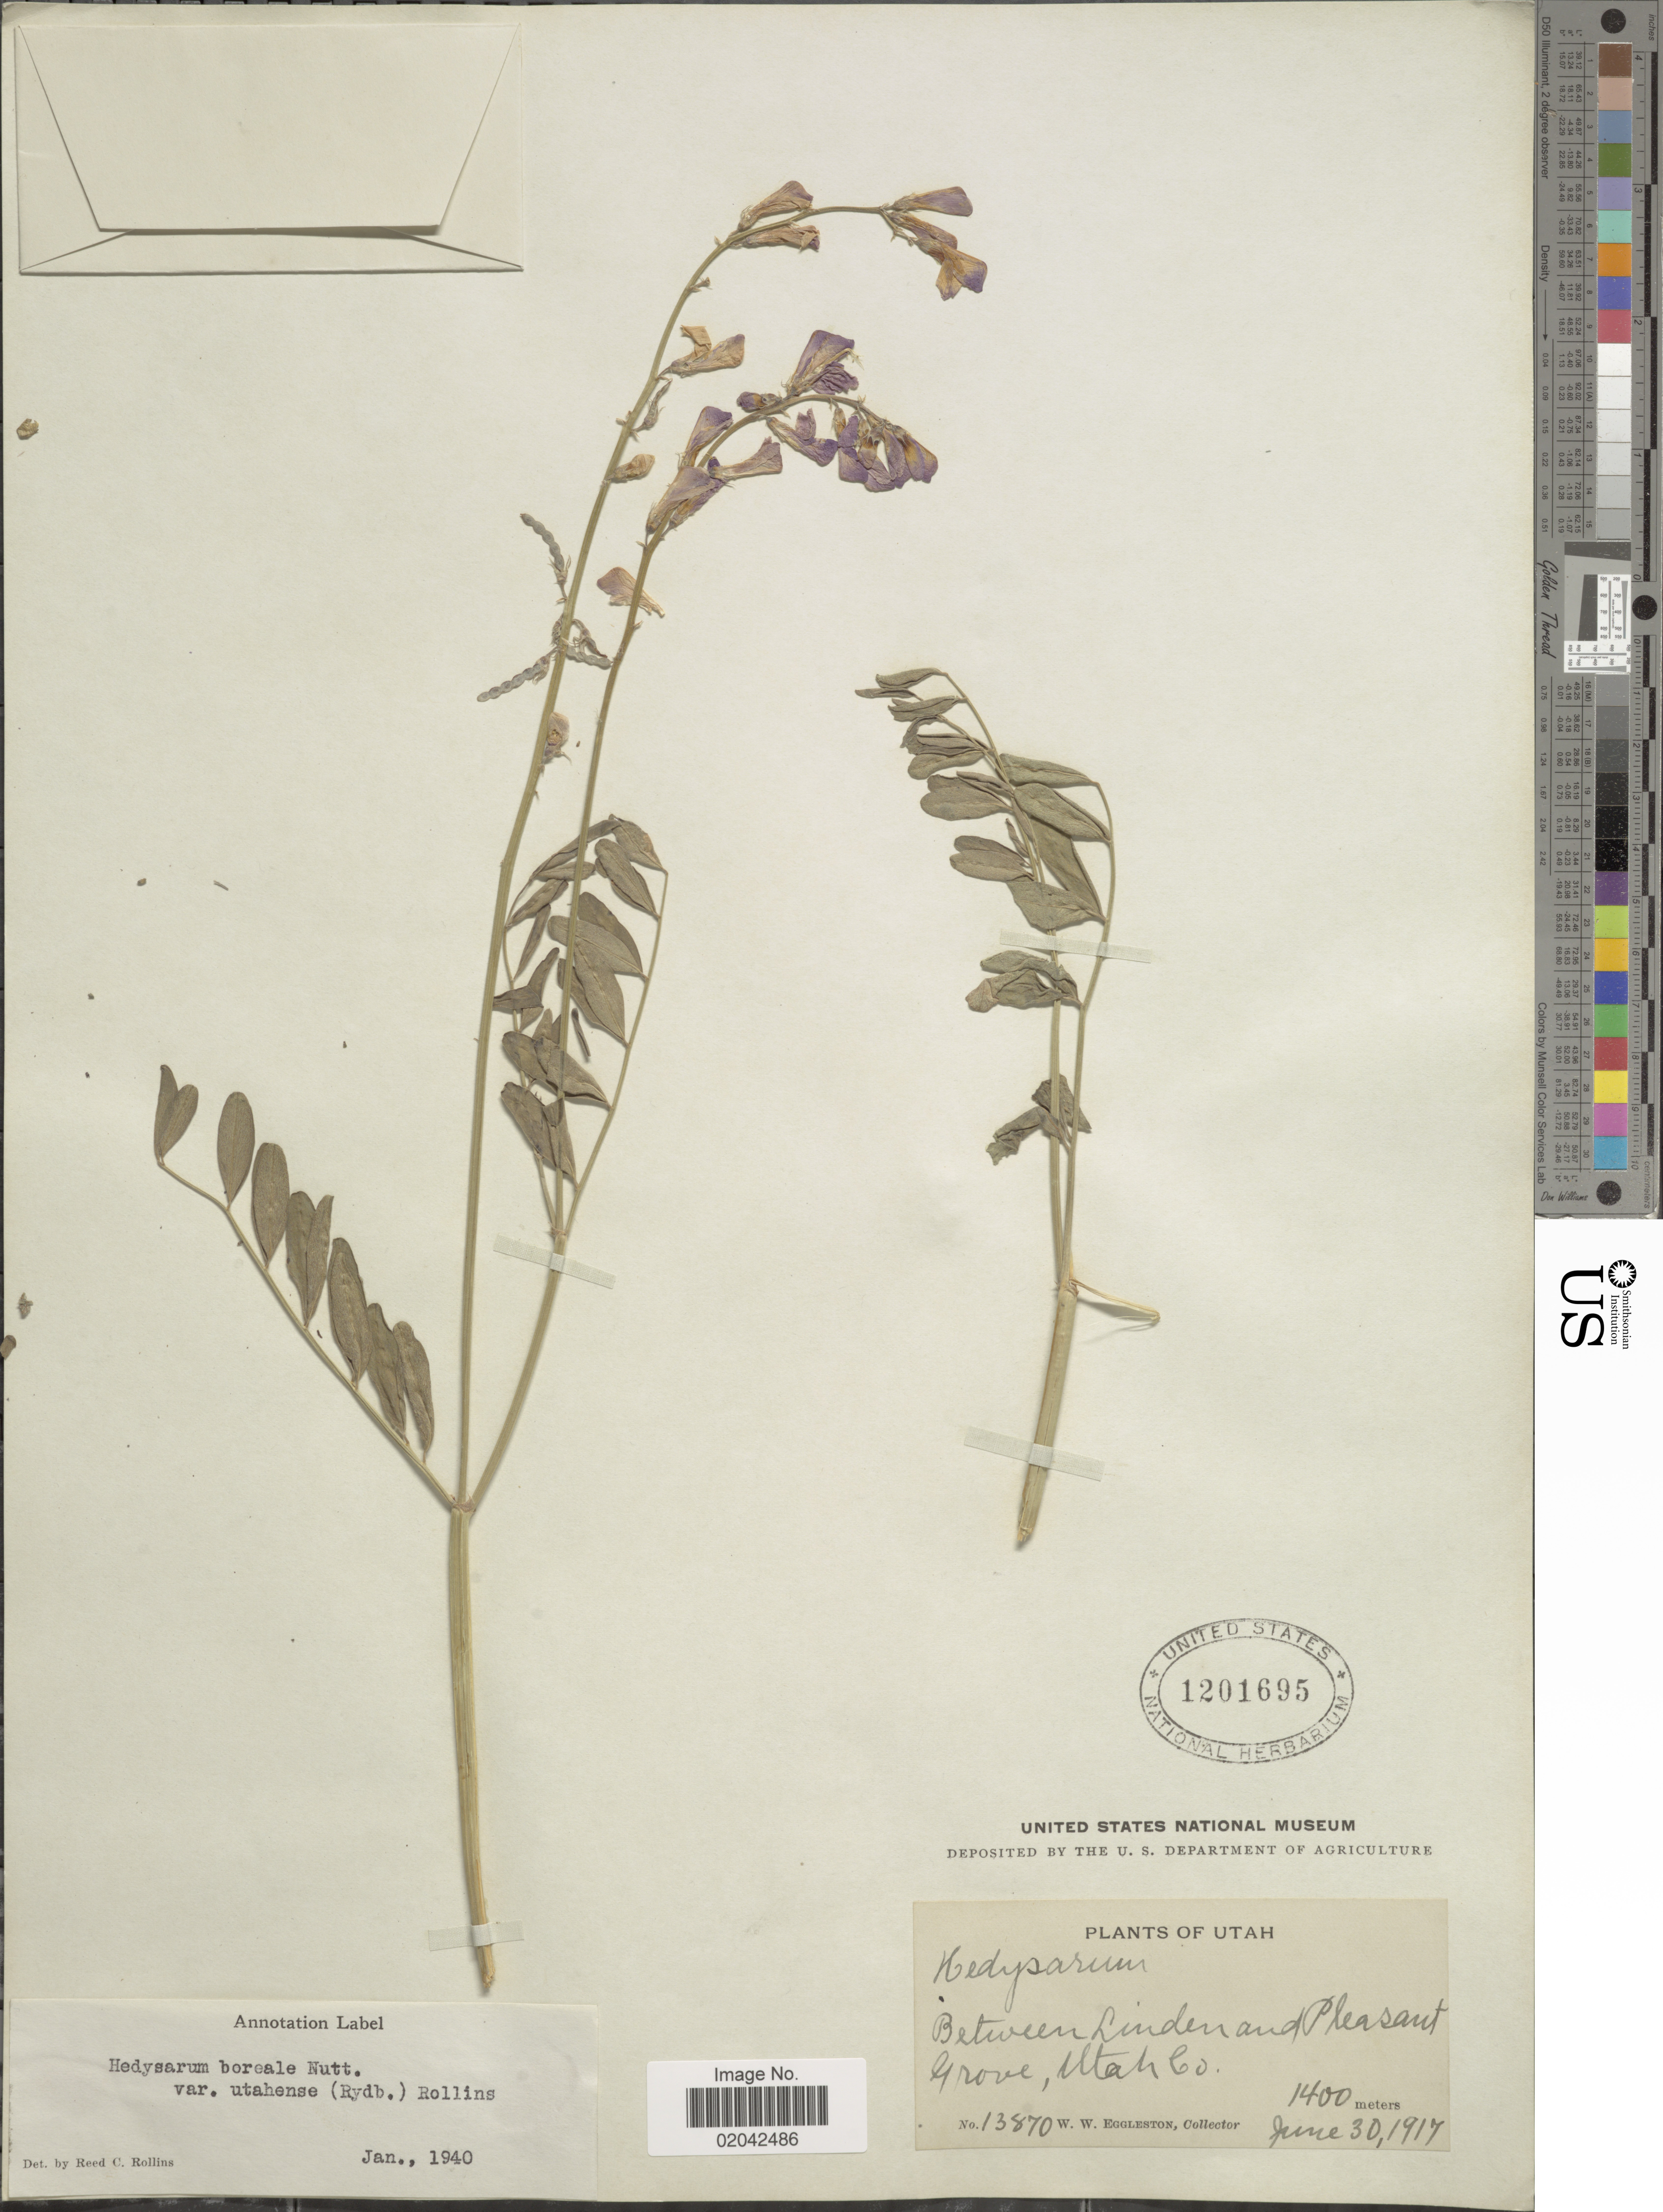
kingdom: Plantae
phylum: Tracheophyta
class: Magnoliopsida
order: Fabales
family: Fabaceae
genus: Hedysarum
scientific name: Hedysarum boreale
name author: Nutt.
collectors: W. W. Eggleston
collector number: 13870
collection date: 1917-06-30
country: United States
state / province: Utah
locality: Between Linden and Pleasant Grove, Utah Co.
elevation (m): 1400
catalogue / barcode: US 1201695